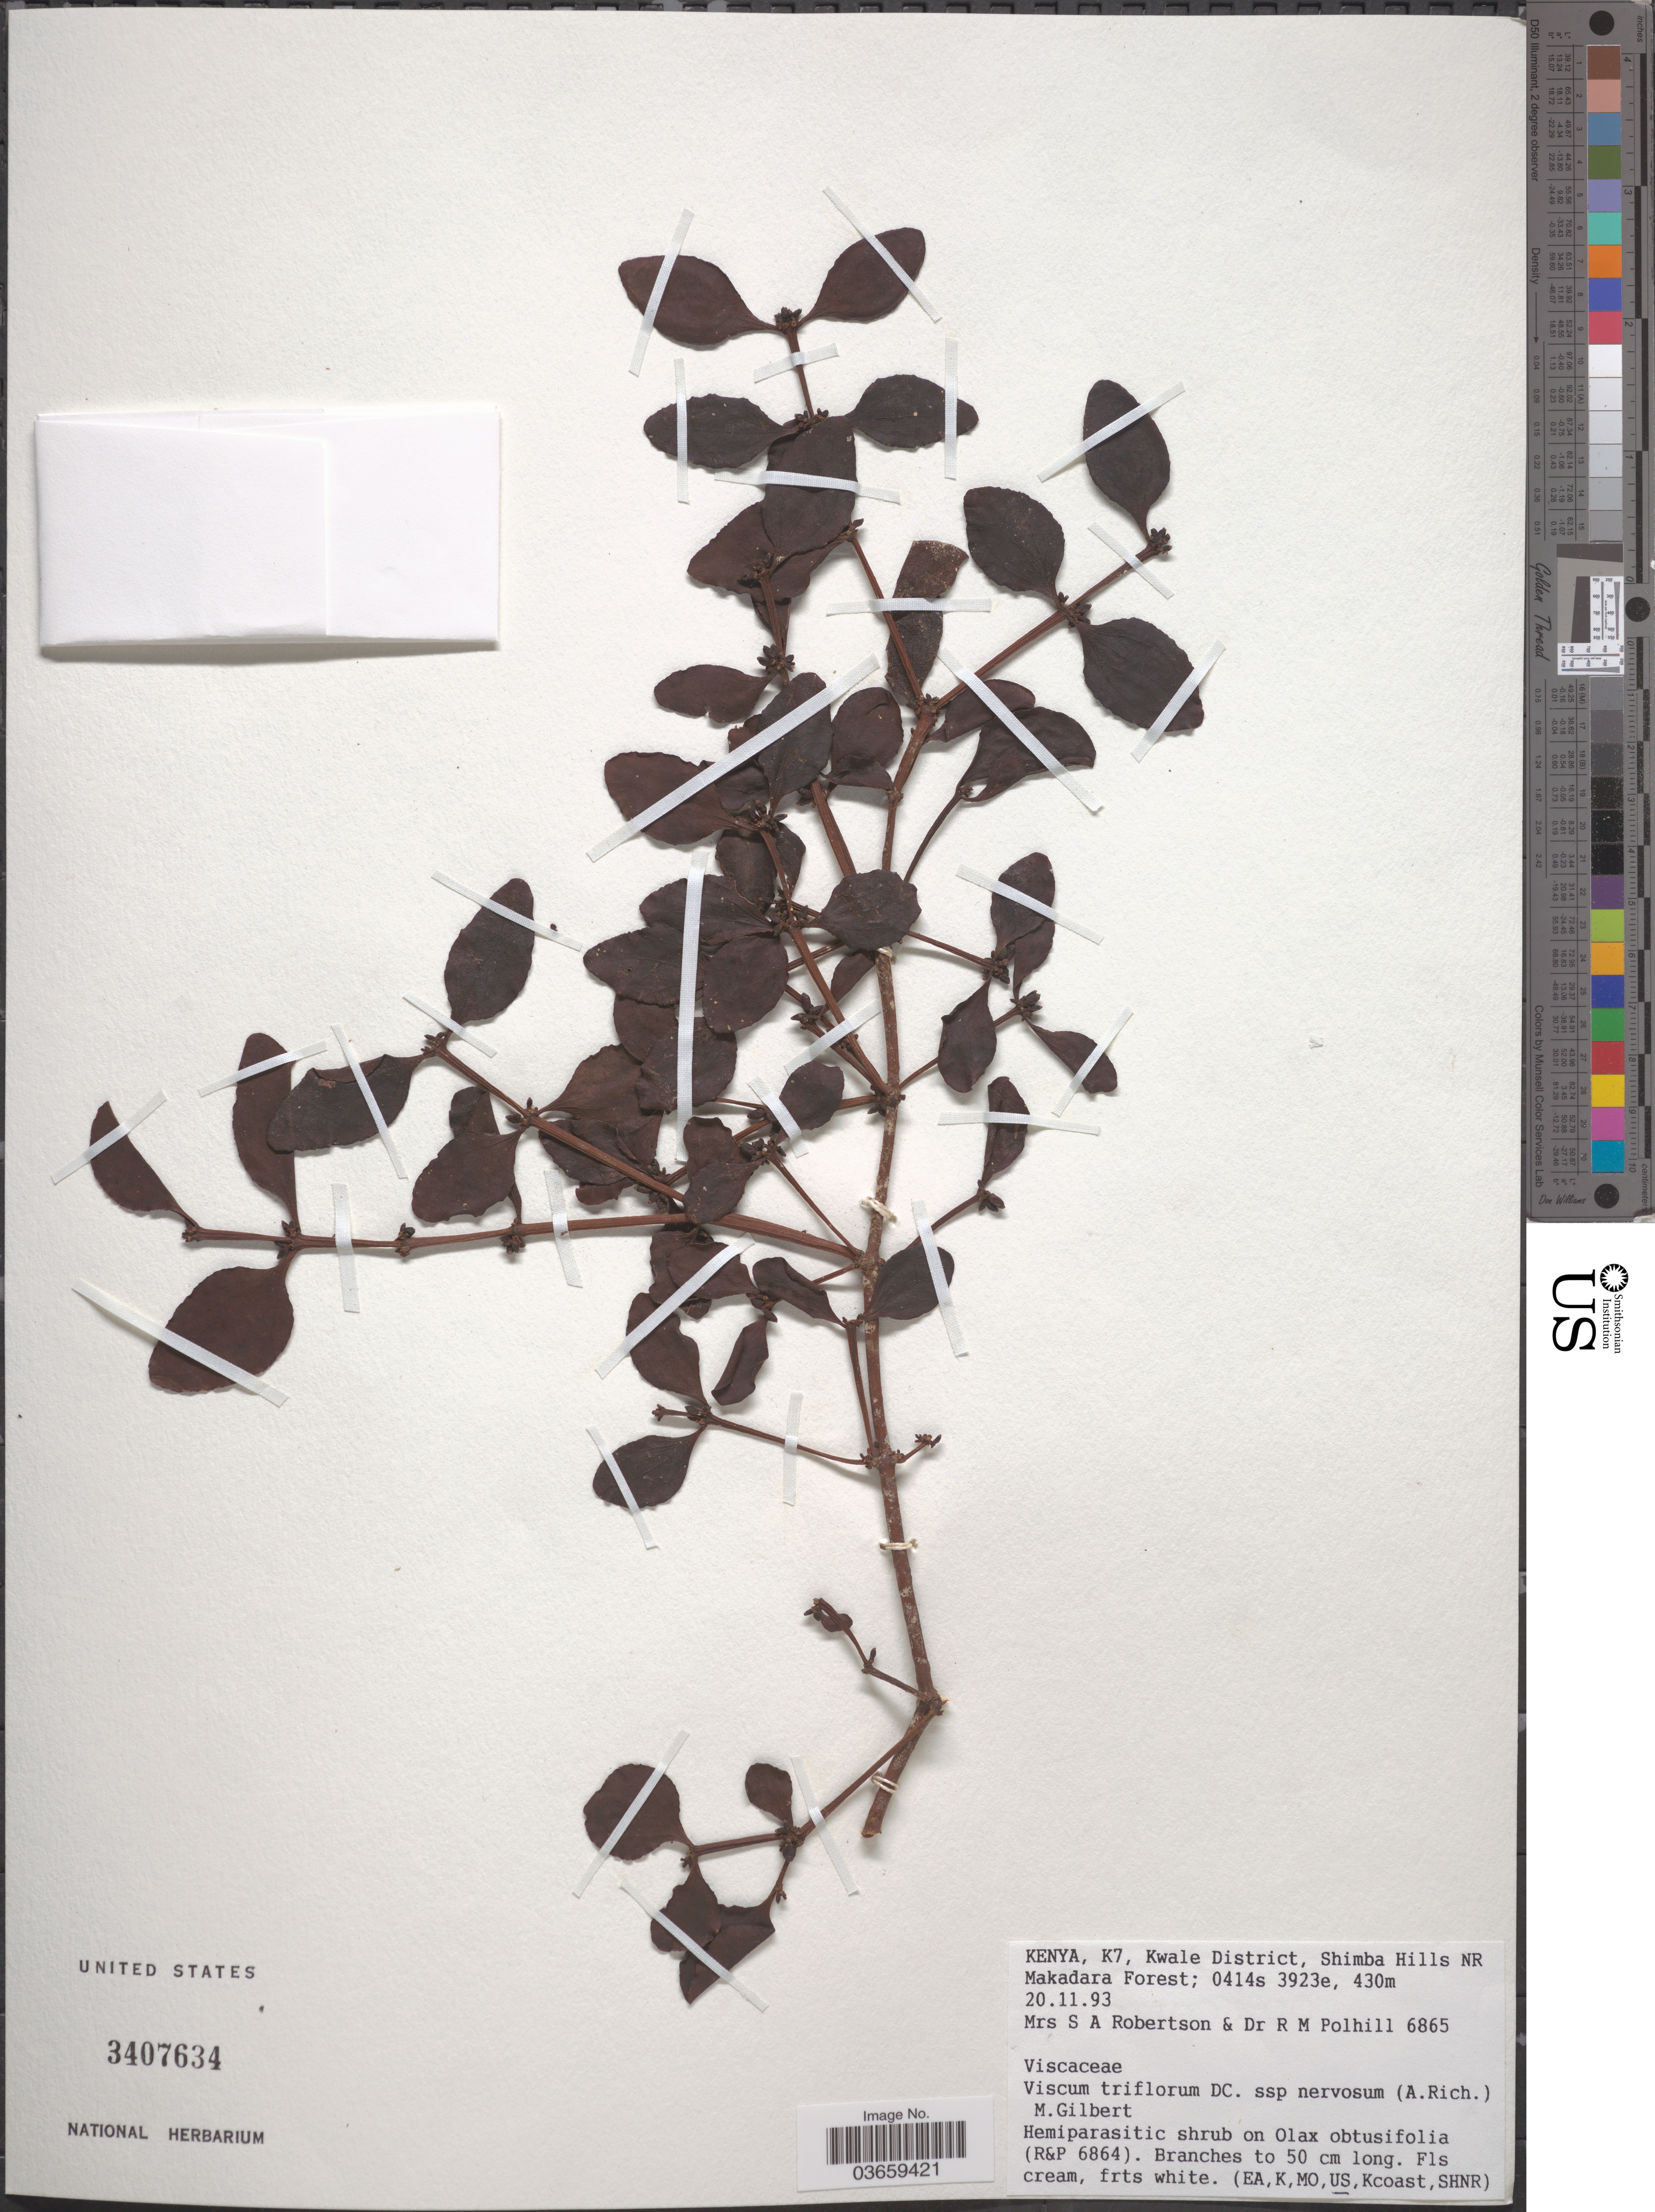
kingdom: Plantae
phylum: Tracheophyta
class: Magnoliopsida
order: Santalales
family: Viscaceae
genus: Viscum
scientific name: Viscum triflorum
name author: DC.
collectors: S. Robertson & R. M. Polhill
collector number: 6865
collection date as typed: Transcribed d/m/y: 20/11/93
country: Kenya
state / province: Kwale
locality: K7, Kwale District, Shimba Hills NR Makadara Forest.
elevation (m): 430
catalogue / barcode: US 3407634